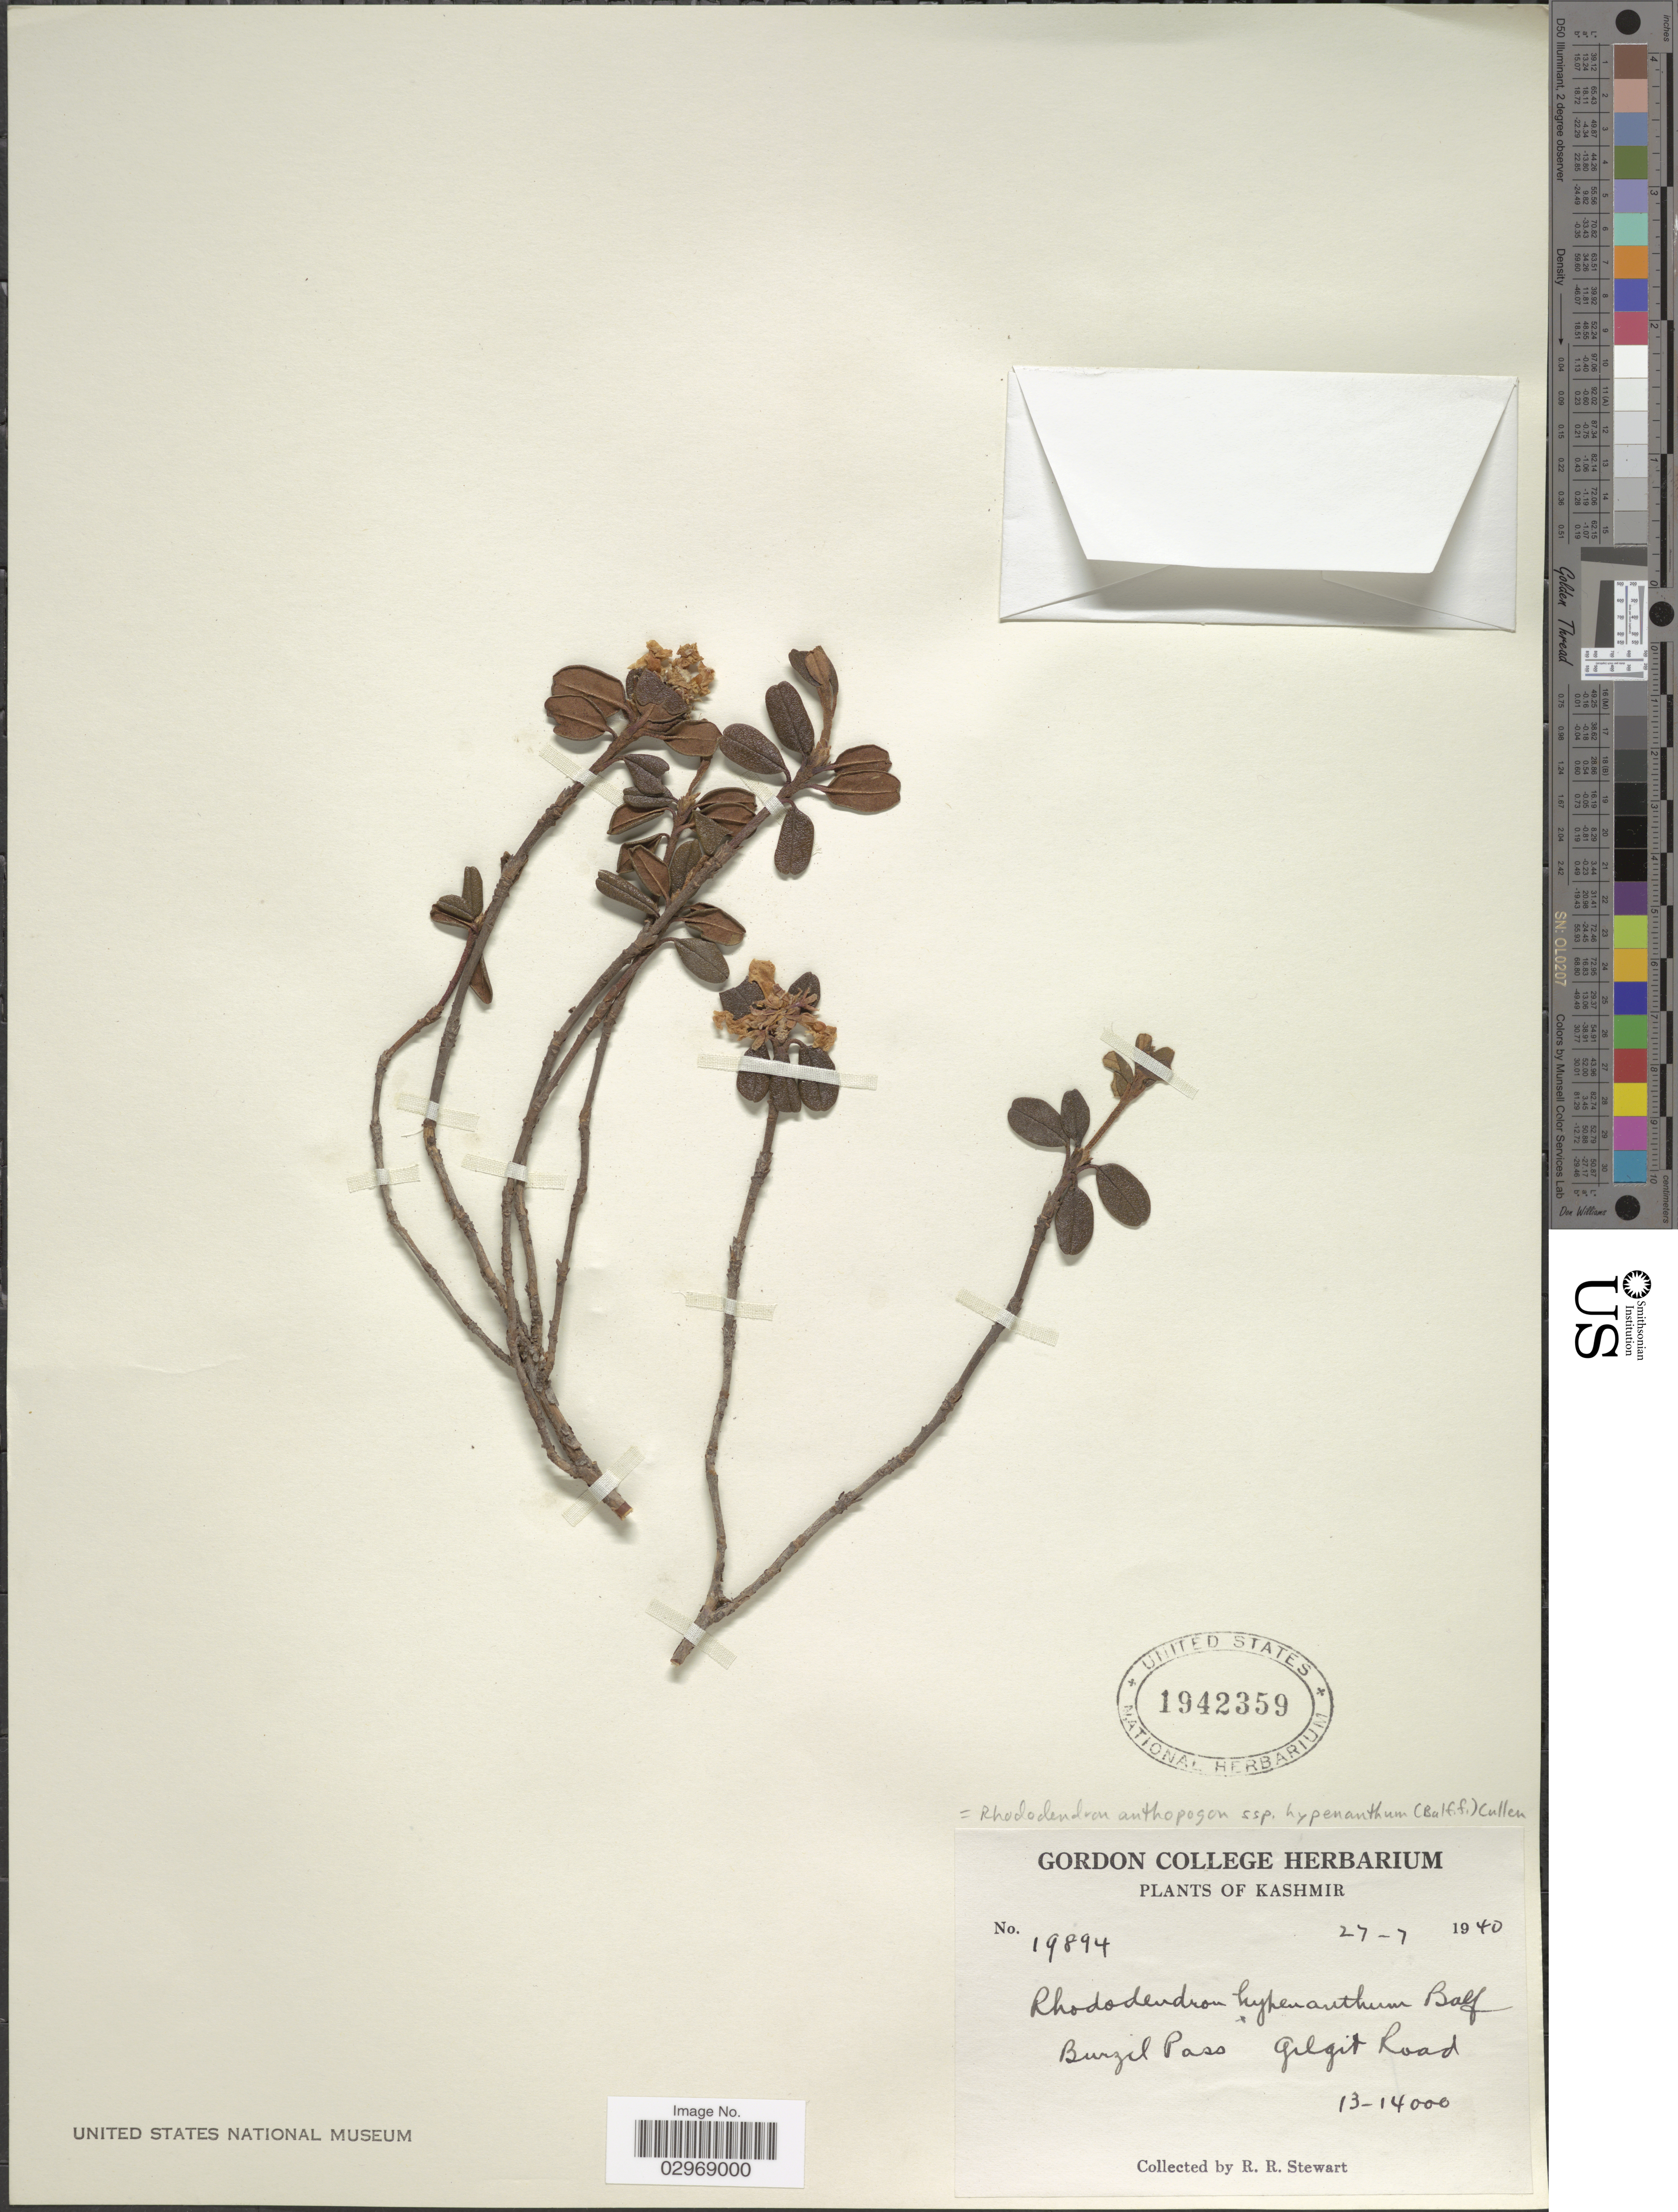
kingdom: Plantae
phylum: Tracheophyta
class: Magnoliopsida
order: Ericales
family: Ericaceae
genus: Rhododendron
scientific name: Rhododendron anthopogon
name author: D. Don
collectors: R. Stewart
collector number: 19894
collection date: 1940-07-27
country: Pakistan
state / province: Gilgit-Baltistan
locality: Kashmir. Burzil Pass, Gilgit Road.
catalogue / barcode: US 1942359